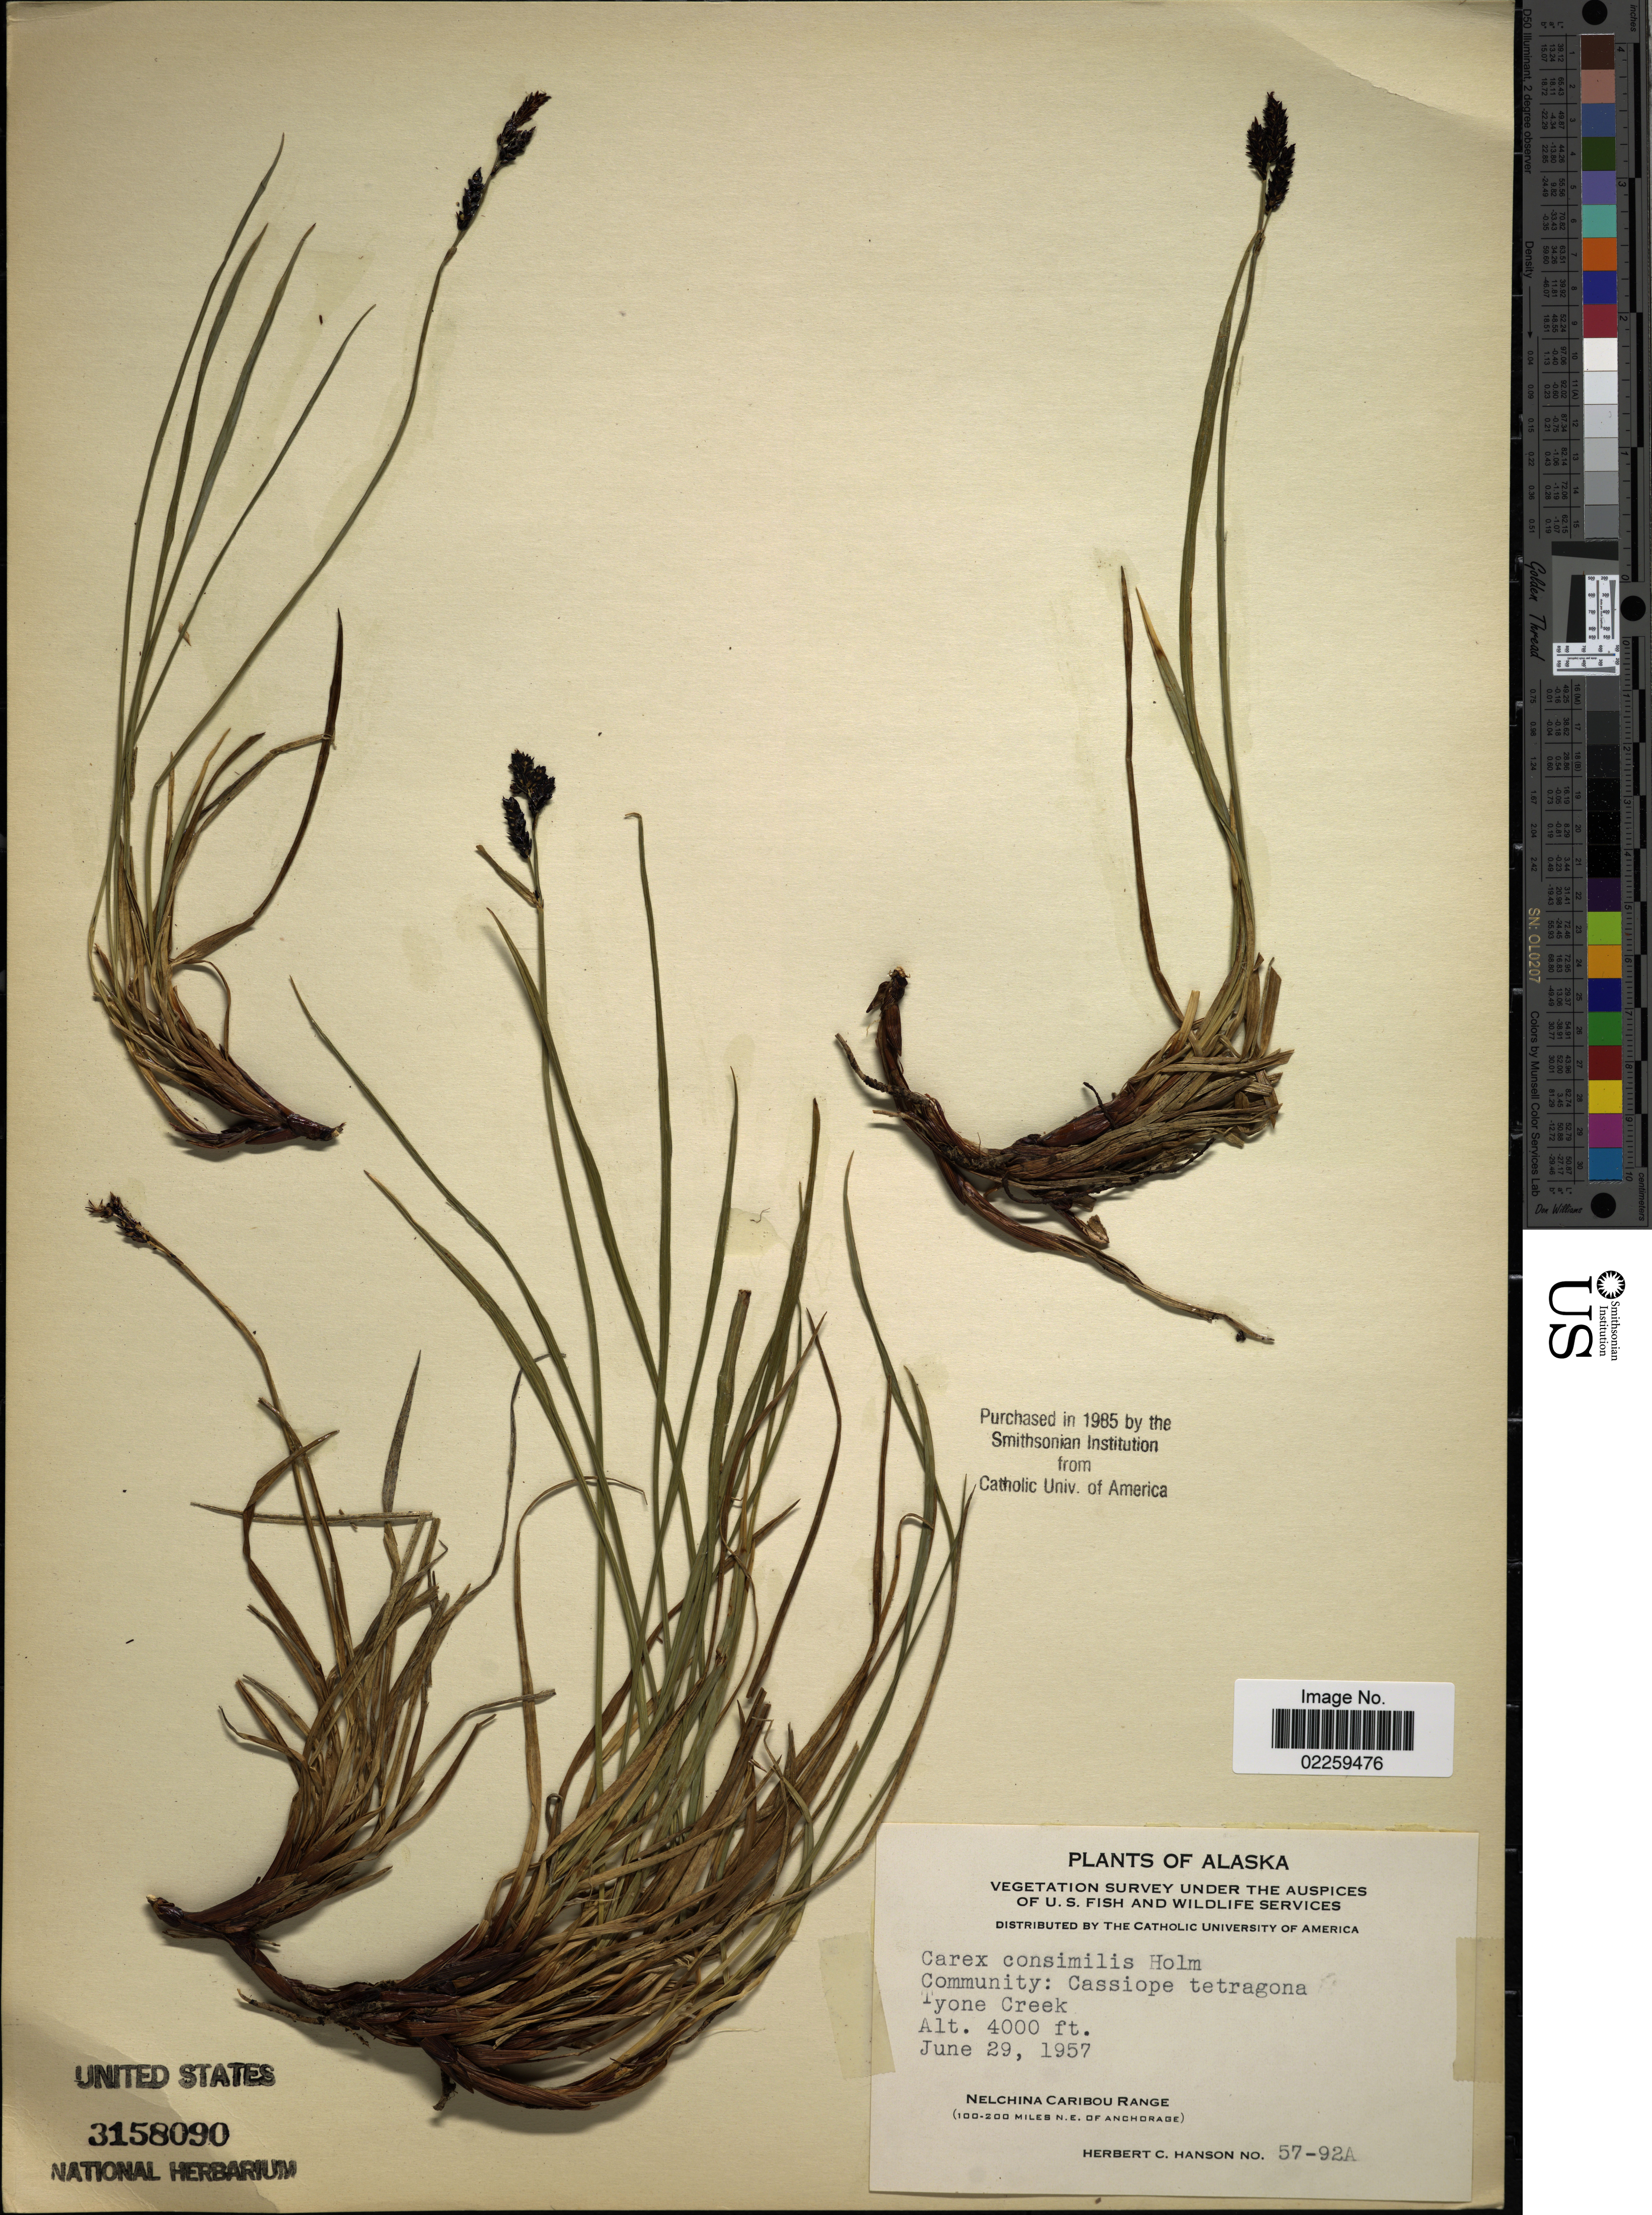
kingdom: Plantae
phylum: Tracheophyta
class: Liliopsida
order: Poales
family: Cyperaceae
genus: Carex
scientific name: Carex bigelowii subsp. lugens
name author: (Holm) T.V. Egorova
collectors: H. Hanson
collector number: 57-92A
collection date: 1957-06-29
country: United States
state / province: Alaska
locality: Tyone Creek. Nelchina Caribour Range ( 100-200 miles N.E. of Anchorage).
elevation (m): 1219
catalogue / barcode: US 3158090